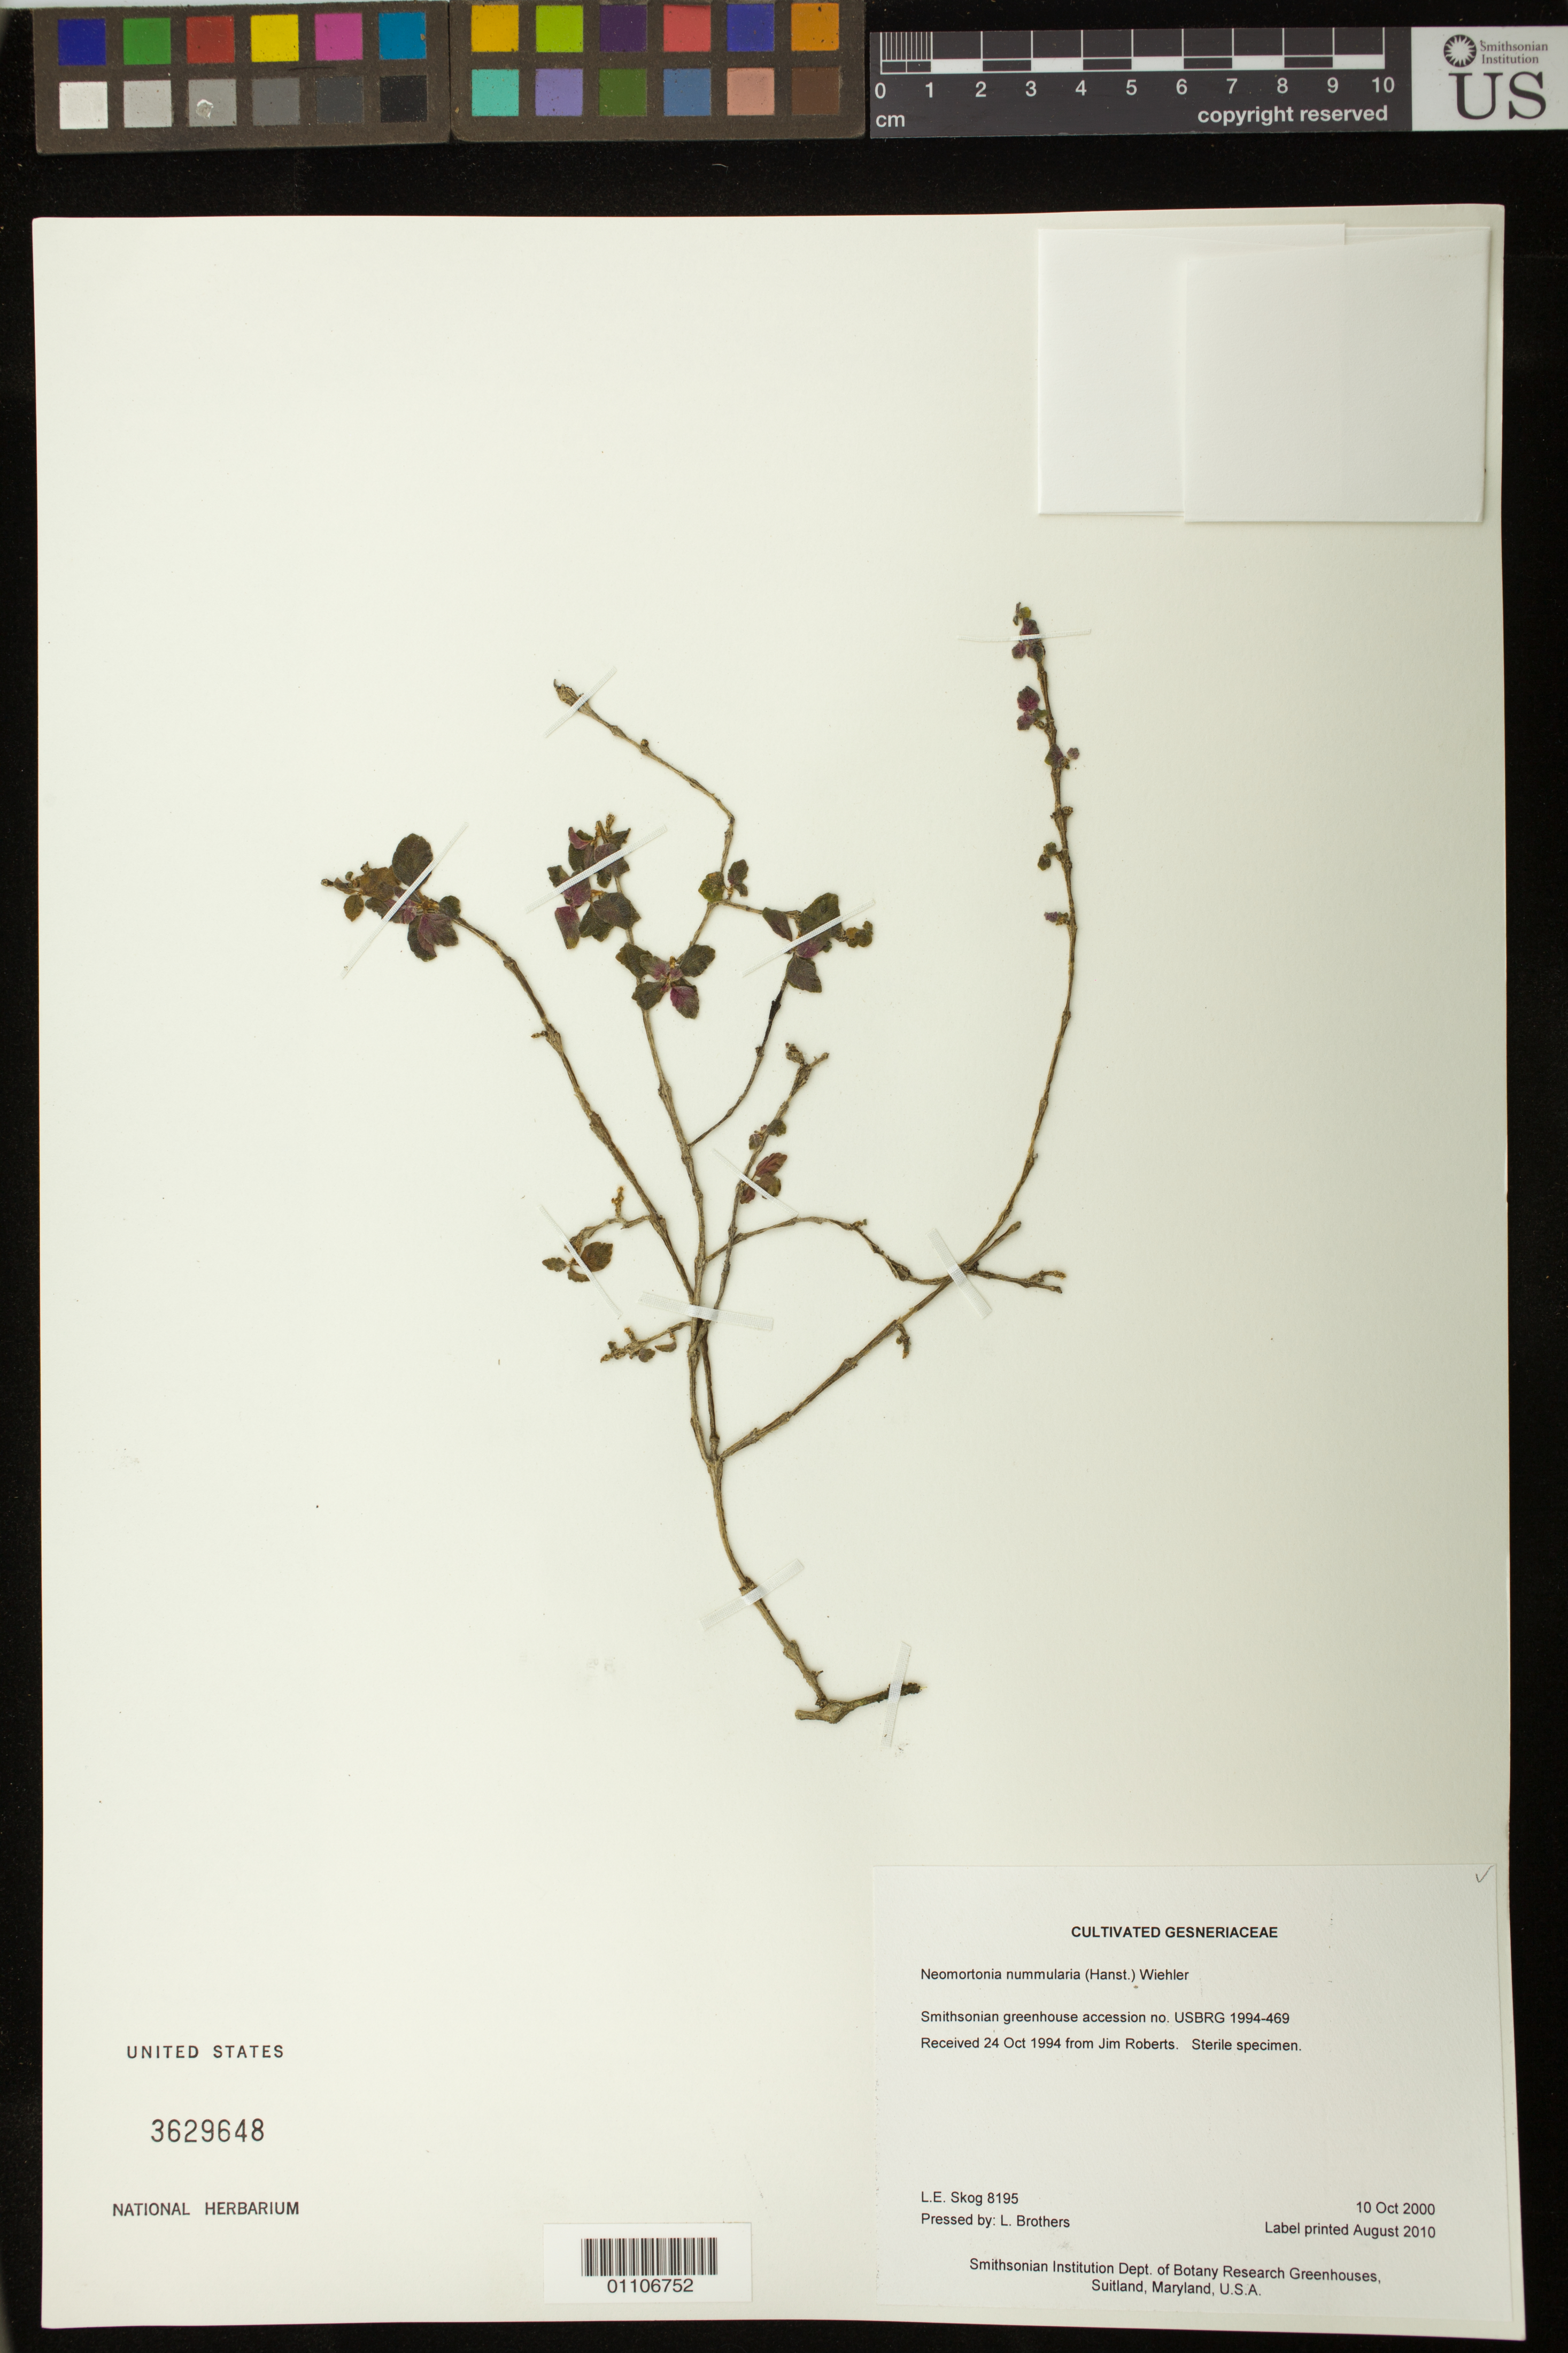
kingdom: Plantae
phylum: Tracheophyta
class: Magnoliopsida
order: Lamiales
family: Gesneriaceae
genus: Pachycaulos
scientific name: Pachycaulos nummularia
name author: (Hanst.) J.L. Clark & J.F. Sm.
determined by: Skog, Laurence E.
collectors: L. E. Skog & L. Brothers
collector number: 8195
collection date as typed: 10 Oct 2000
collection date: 2000-10-10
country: United States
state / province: Maryland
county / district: Prince George's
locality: Smithsonian Institution Dept. of Botany Research Greenhouses, Suitland, Maryland, U.S.A.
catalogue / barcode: US 3629648